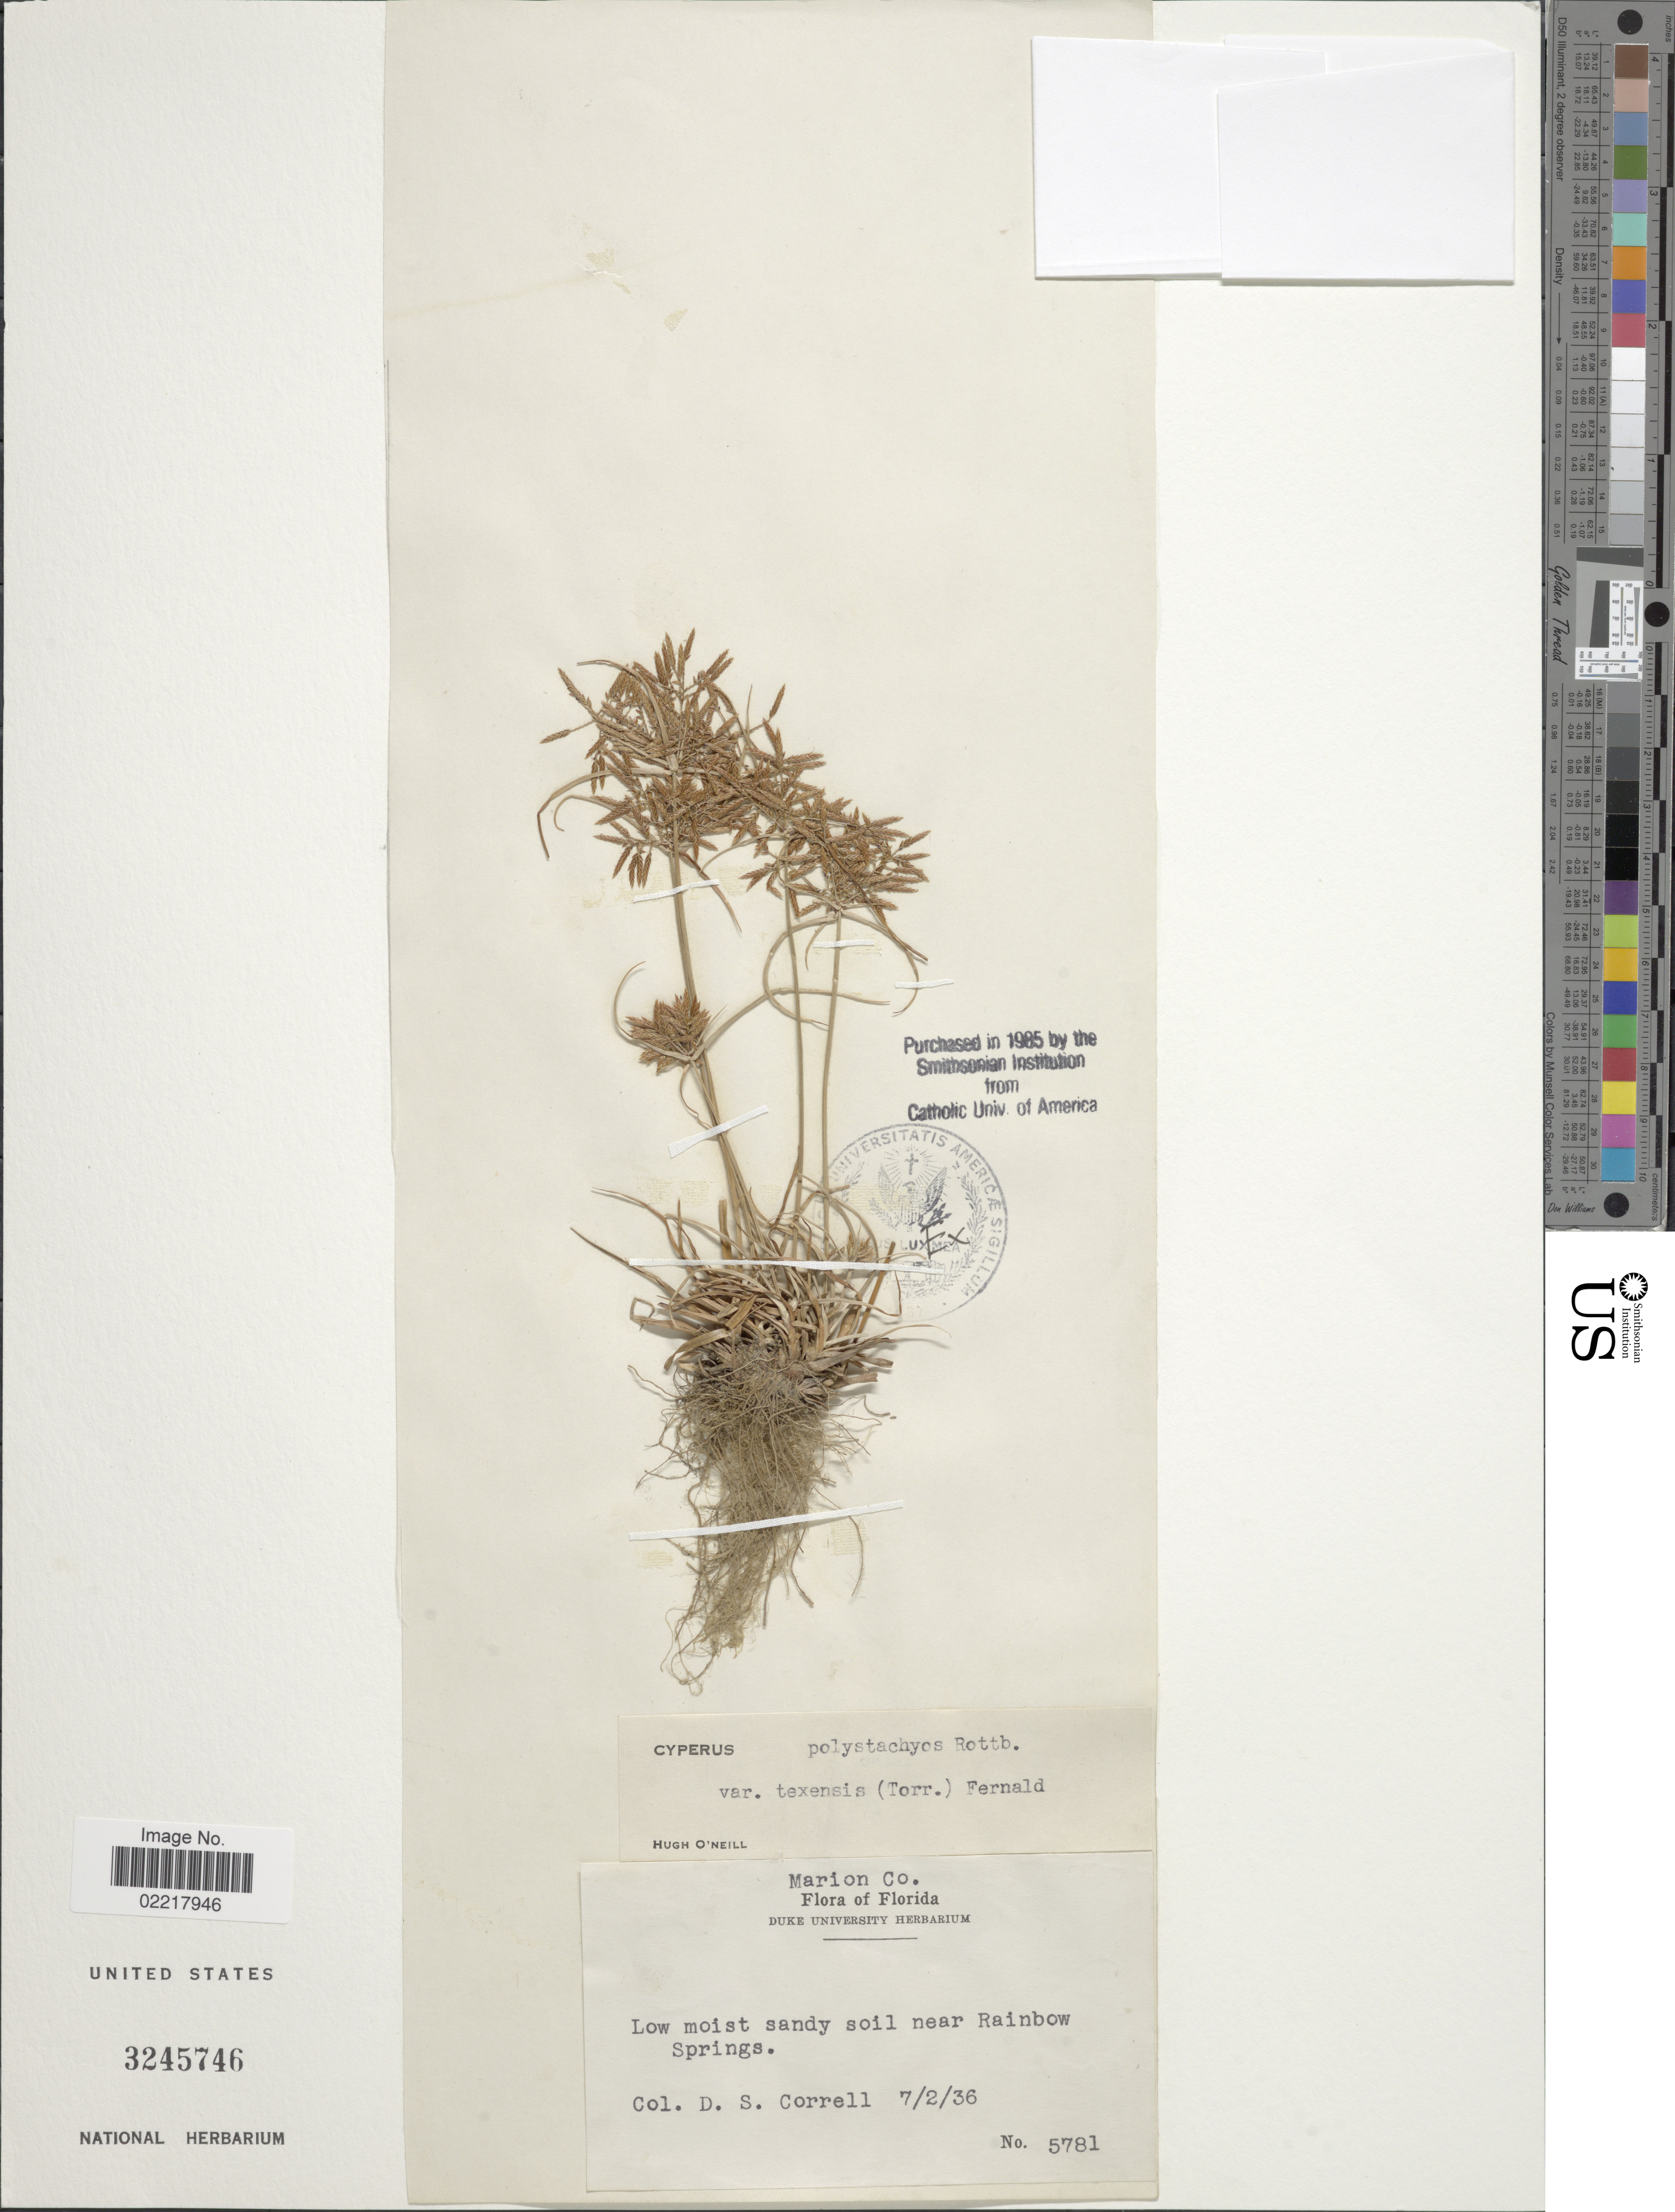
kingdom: Plantae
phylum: Tracheophyta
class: Liliopsida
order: Poales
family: Cyperaceae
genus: Cyperus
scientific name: Cyperus polystachyos var. texensis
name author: (Torr.) Fernald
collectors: D. S. Correll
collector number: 5781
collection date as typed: Transcribed d/m/y: 2/7/36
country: United States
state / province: Florida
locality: Marion Co, Low moist sandy soil near Rainbow Springs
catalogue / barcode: US 3245746